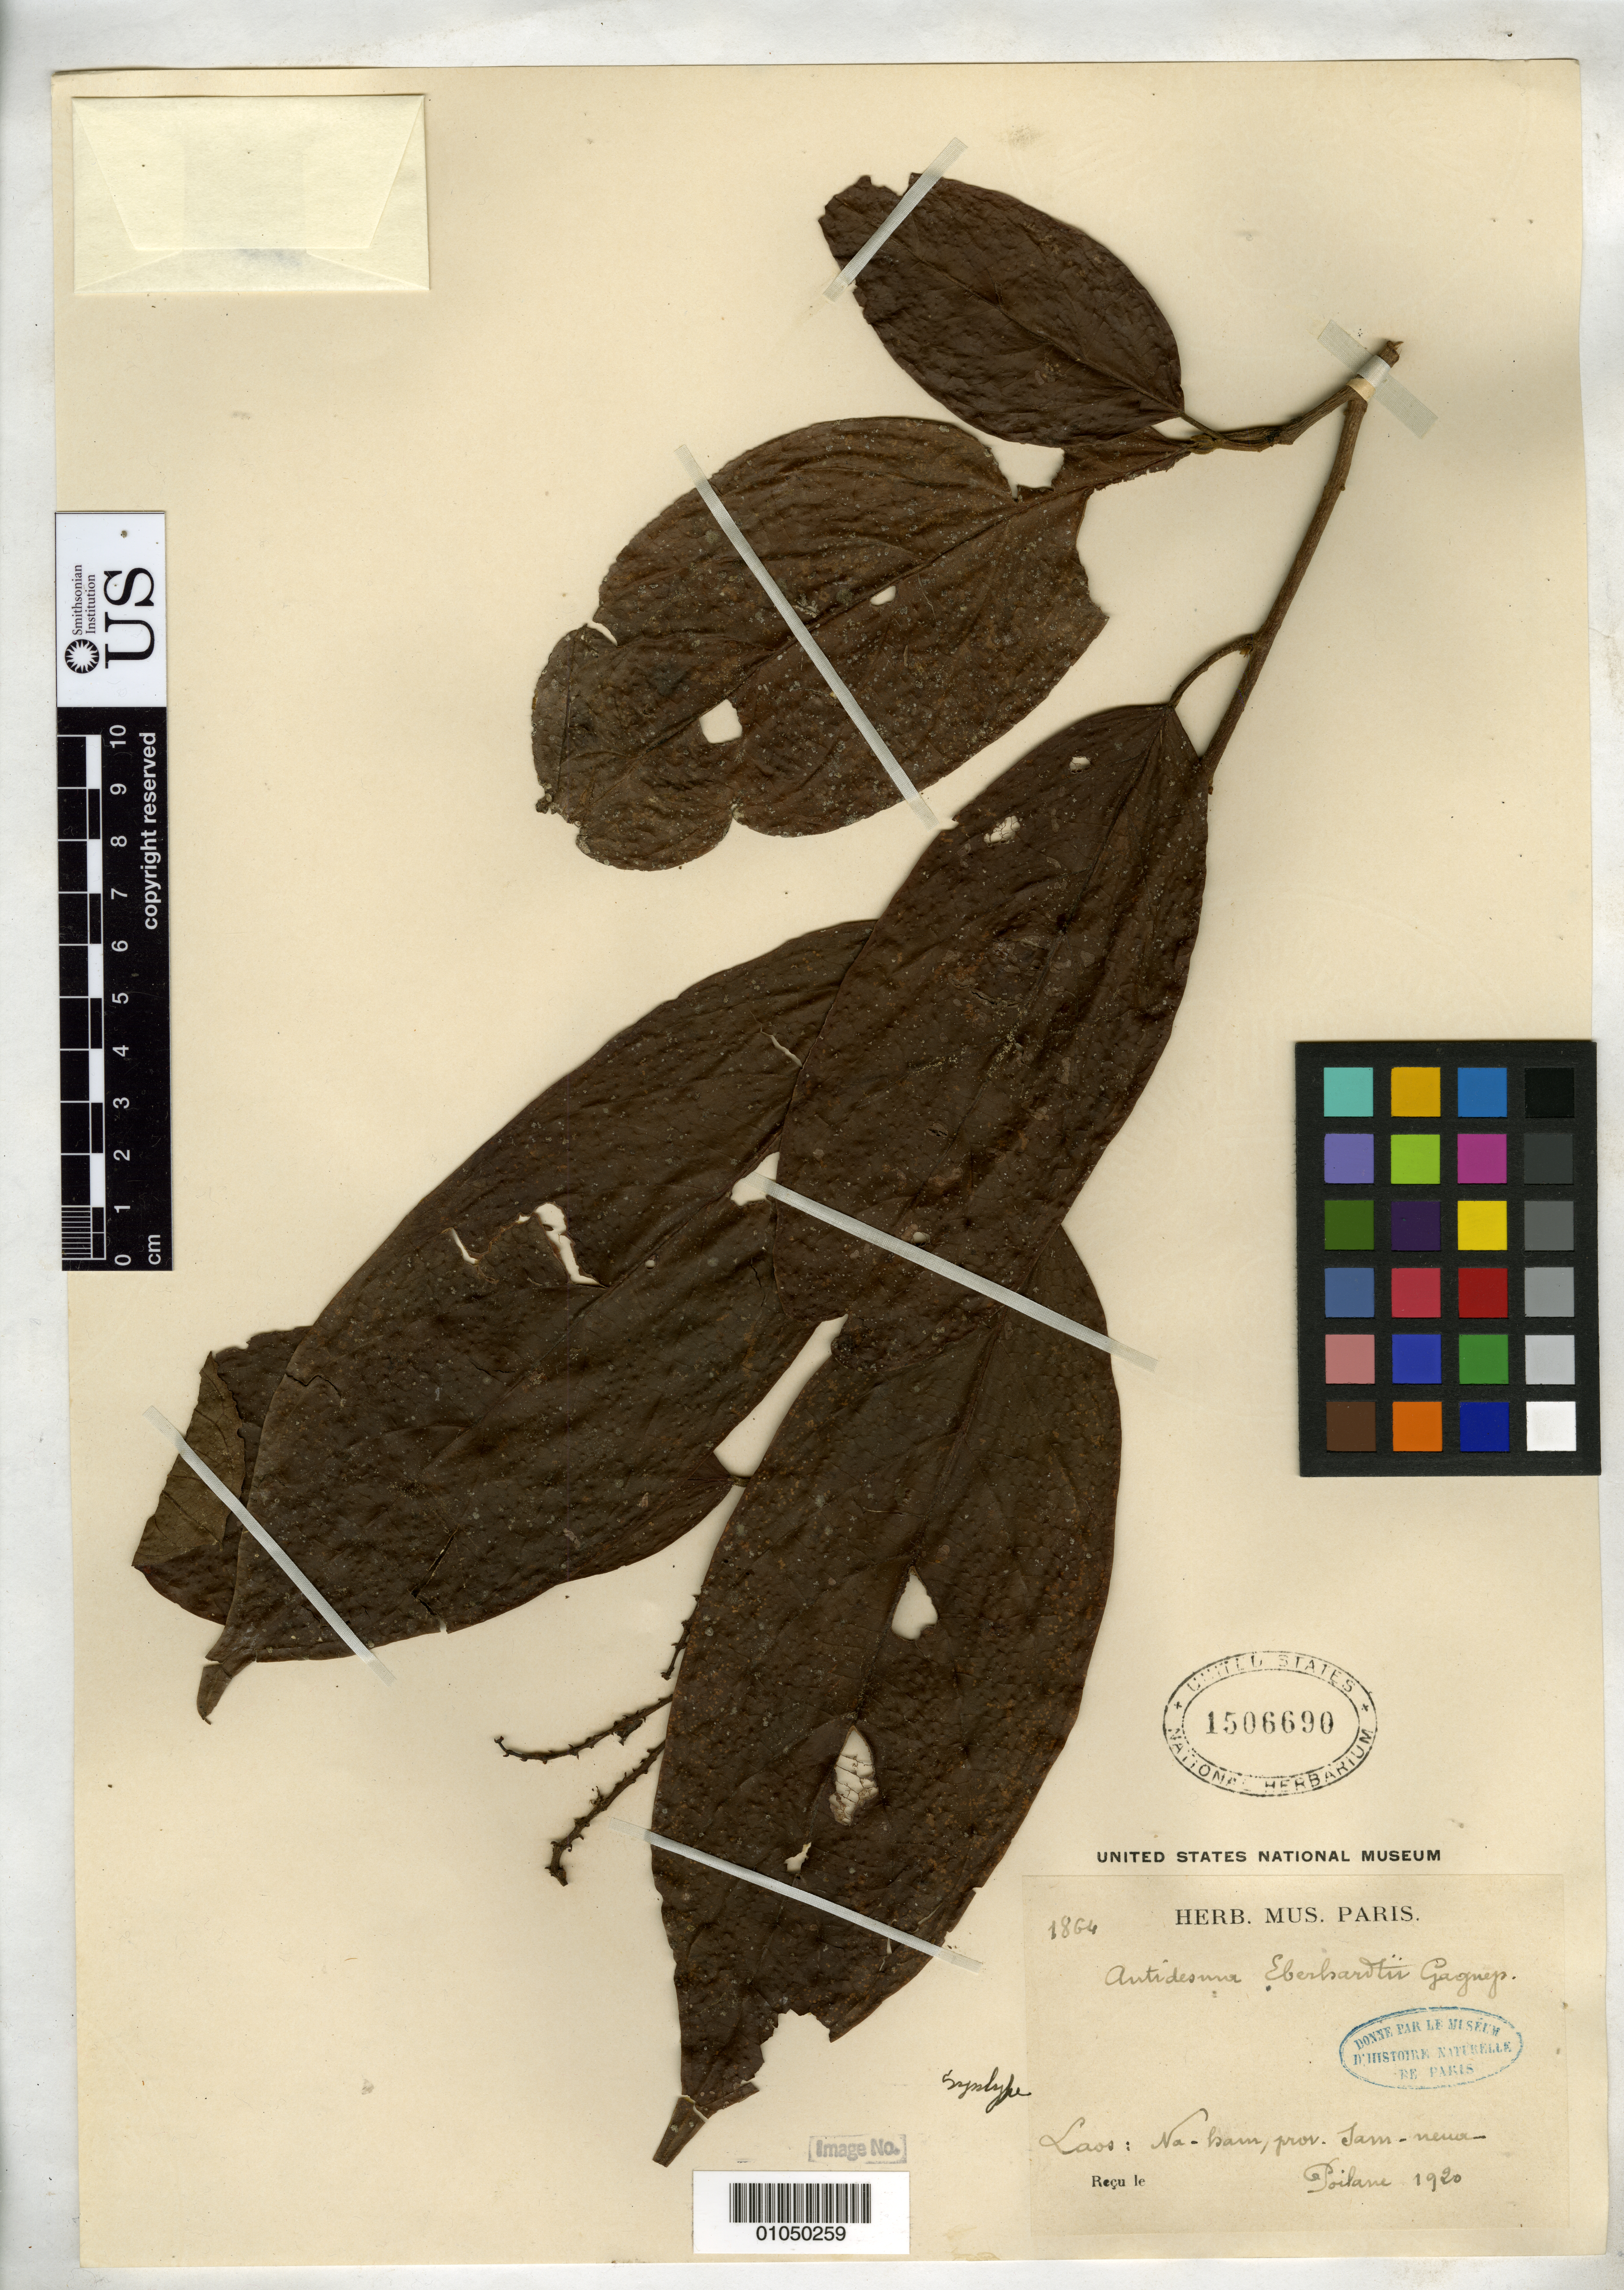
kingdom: Plantae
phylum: Tracheophyta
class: Magnoliopsida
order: Malpighiales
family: Phyllanthaceae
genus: Antidesma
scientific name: Antidesma eberhardtii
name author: Gagnep.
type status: Syntype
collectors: E. Poilane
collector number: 1864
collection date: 1920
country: Laos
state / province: Sam-neua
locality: Na-ham, prov. Sam-neua.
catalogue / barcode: US 1506690